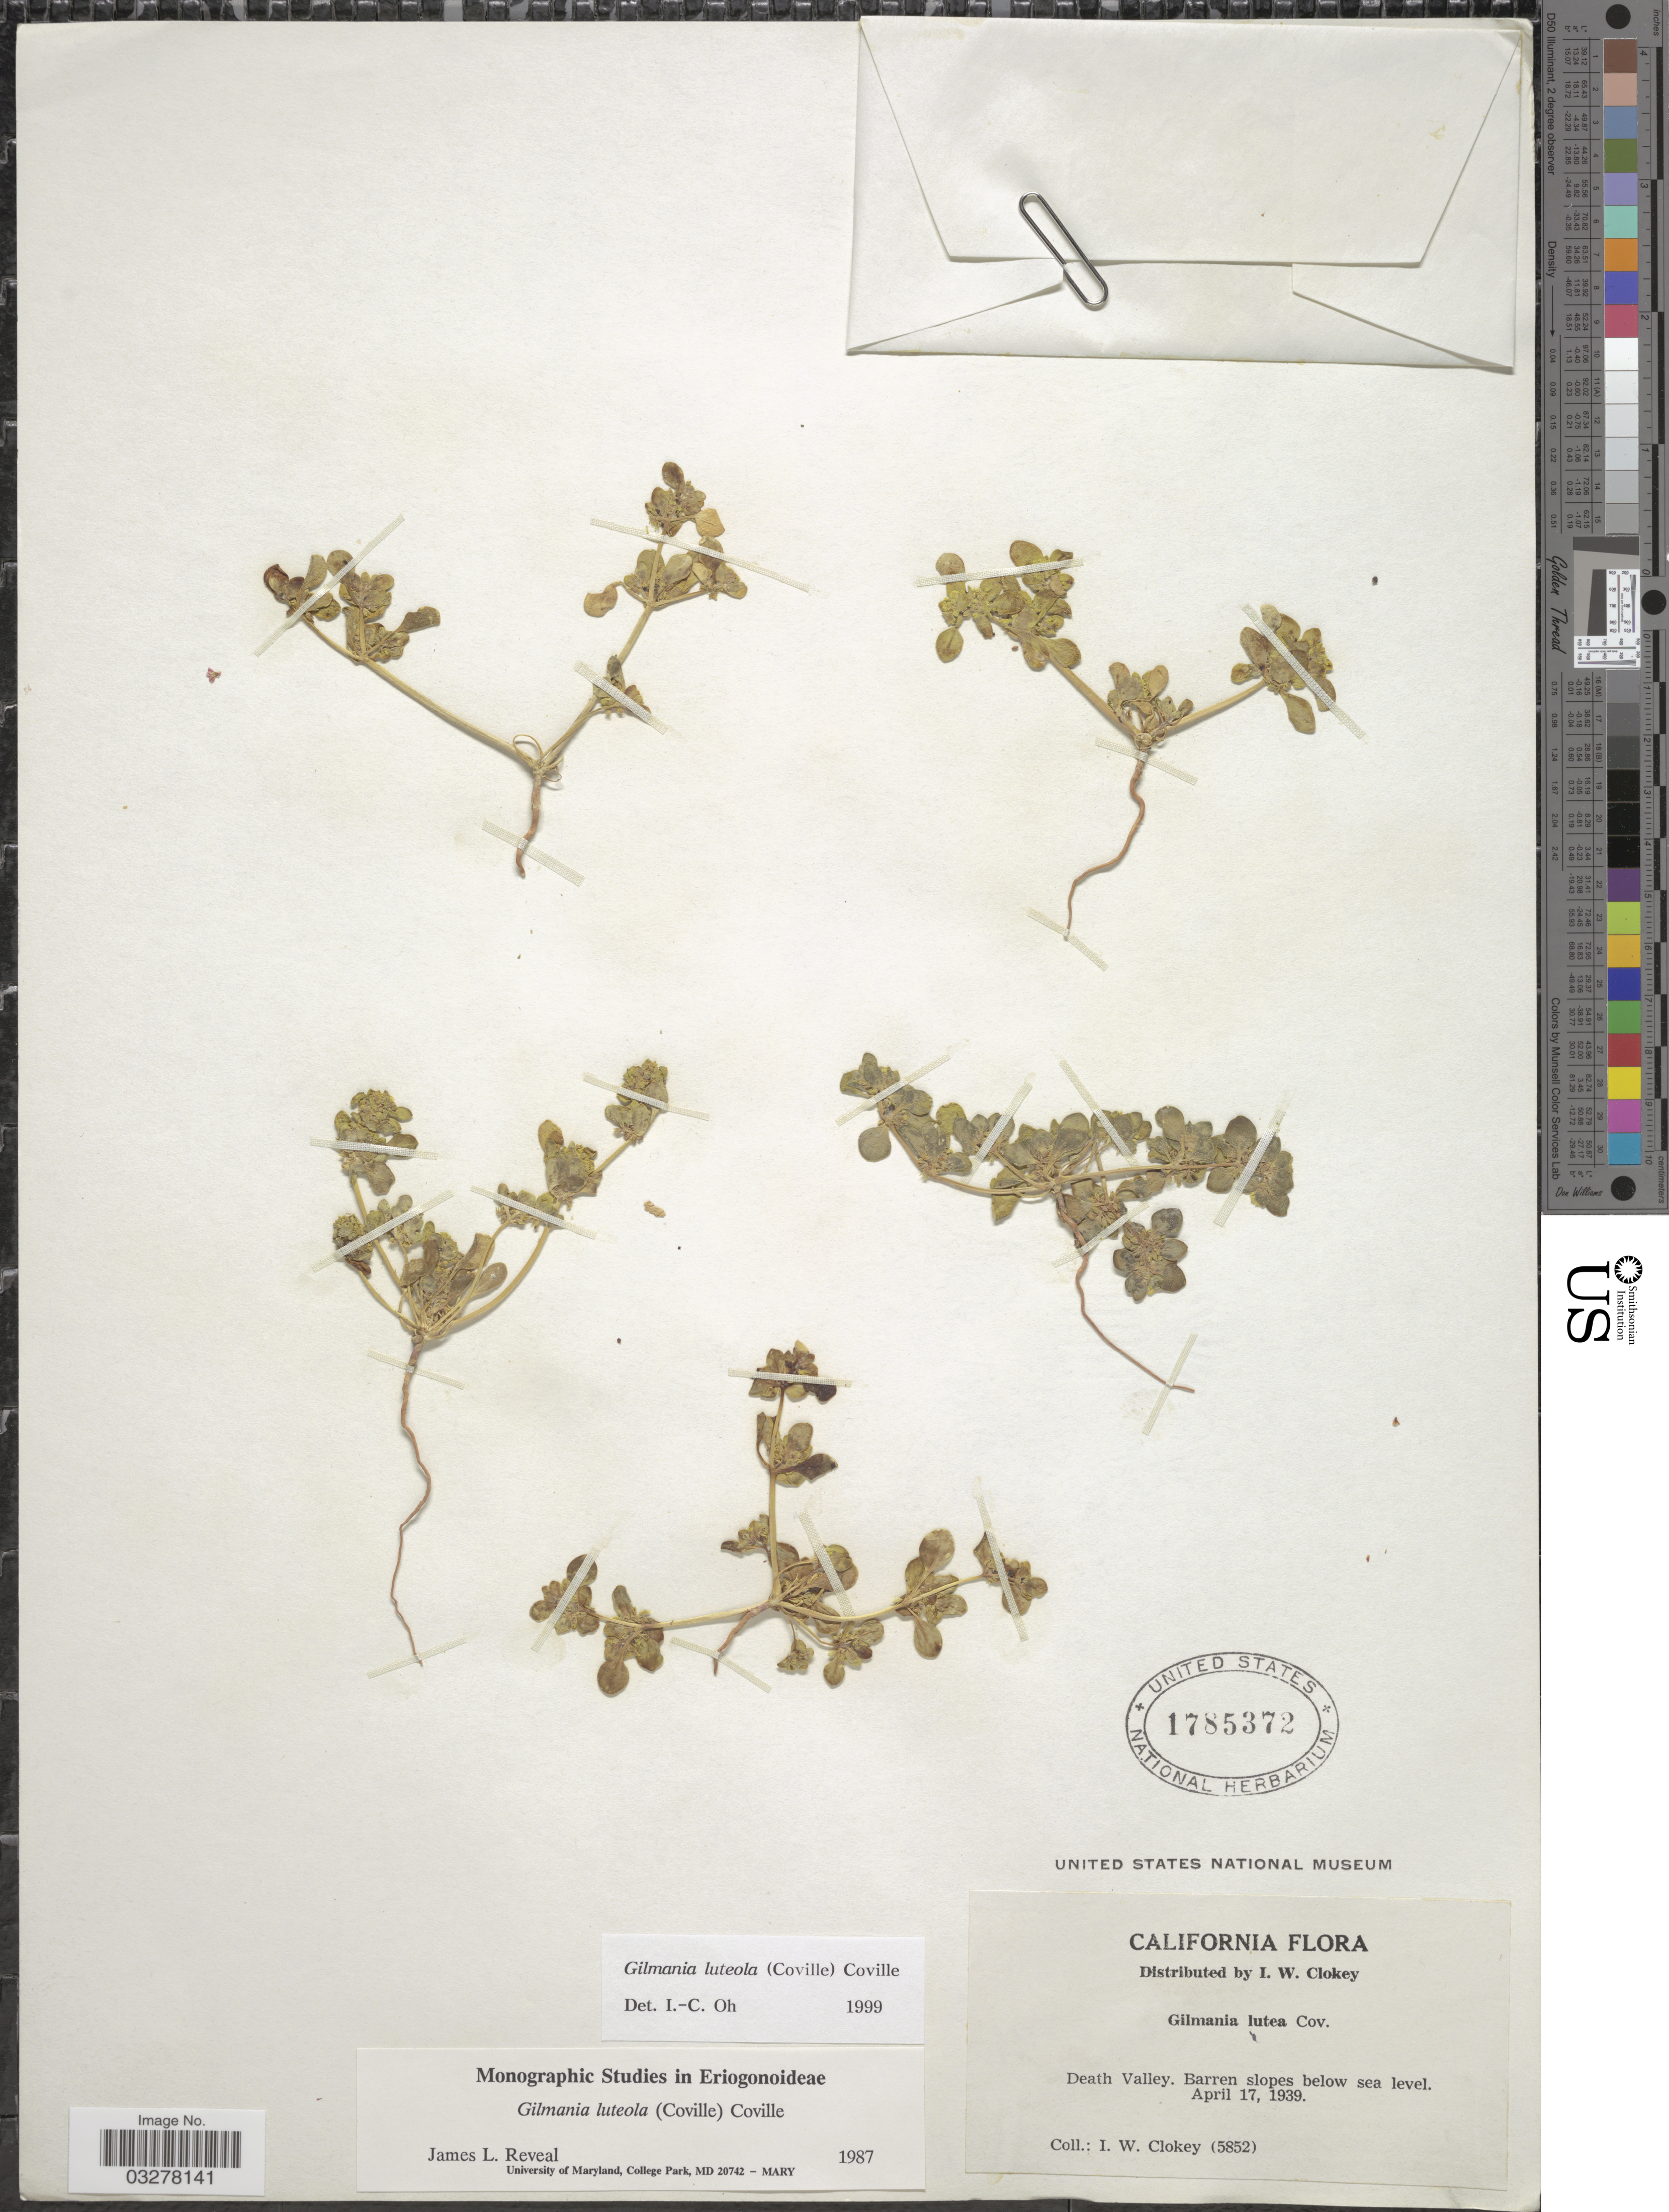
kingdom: Plantae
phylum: Tracheophyta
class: Magnoliopsida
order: Caryophyllales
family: Polygonaceae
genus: Eriogonum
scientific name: Eriogonum luteolum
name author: Greene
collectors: I. W. Clokey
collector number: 5852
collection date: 1939-04-17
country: United States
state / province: California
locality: Death Valley.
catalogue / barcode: US 1785372